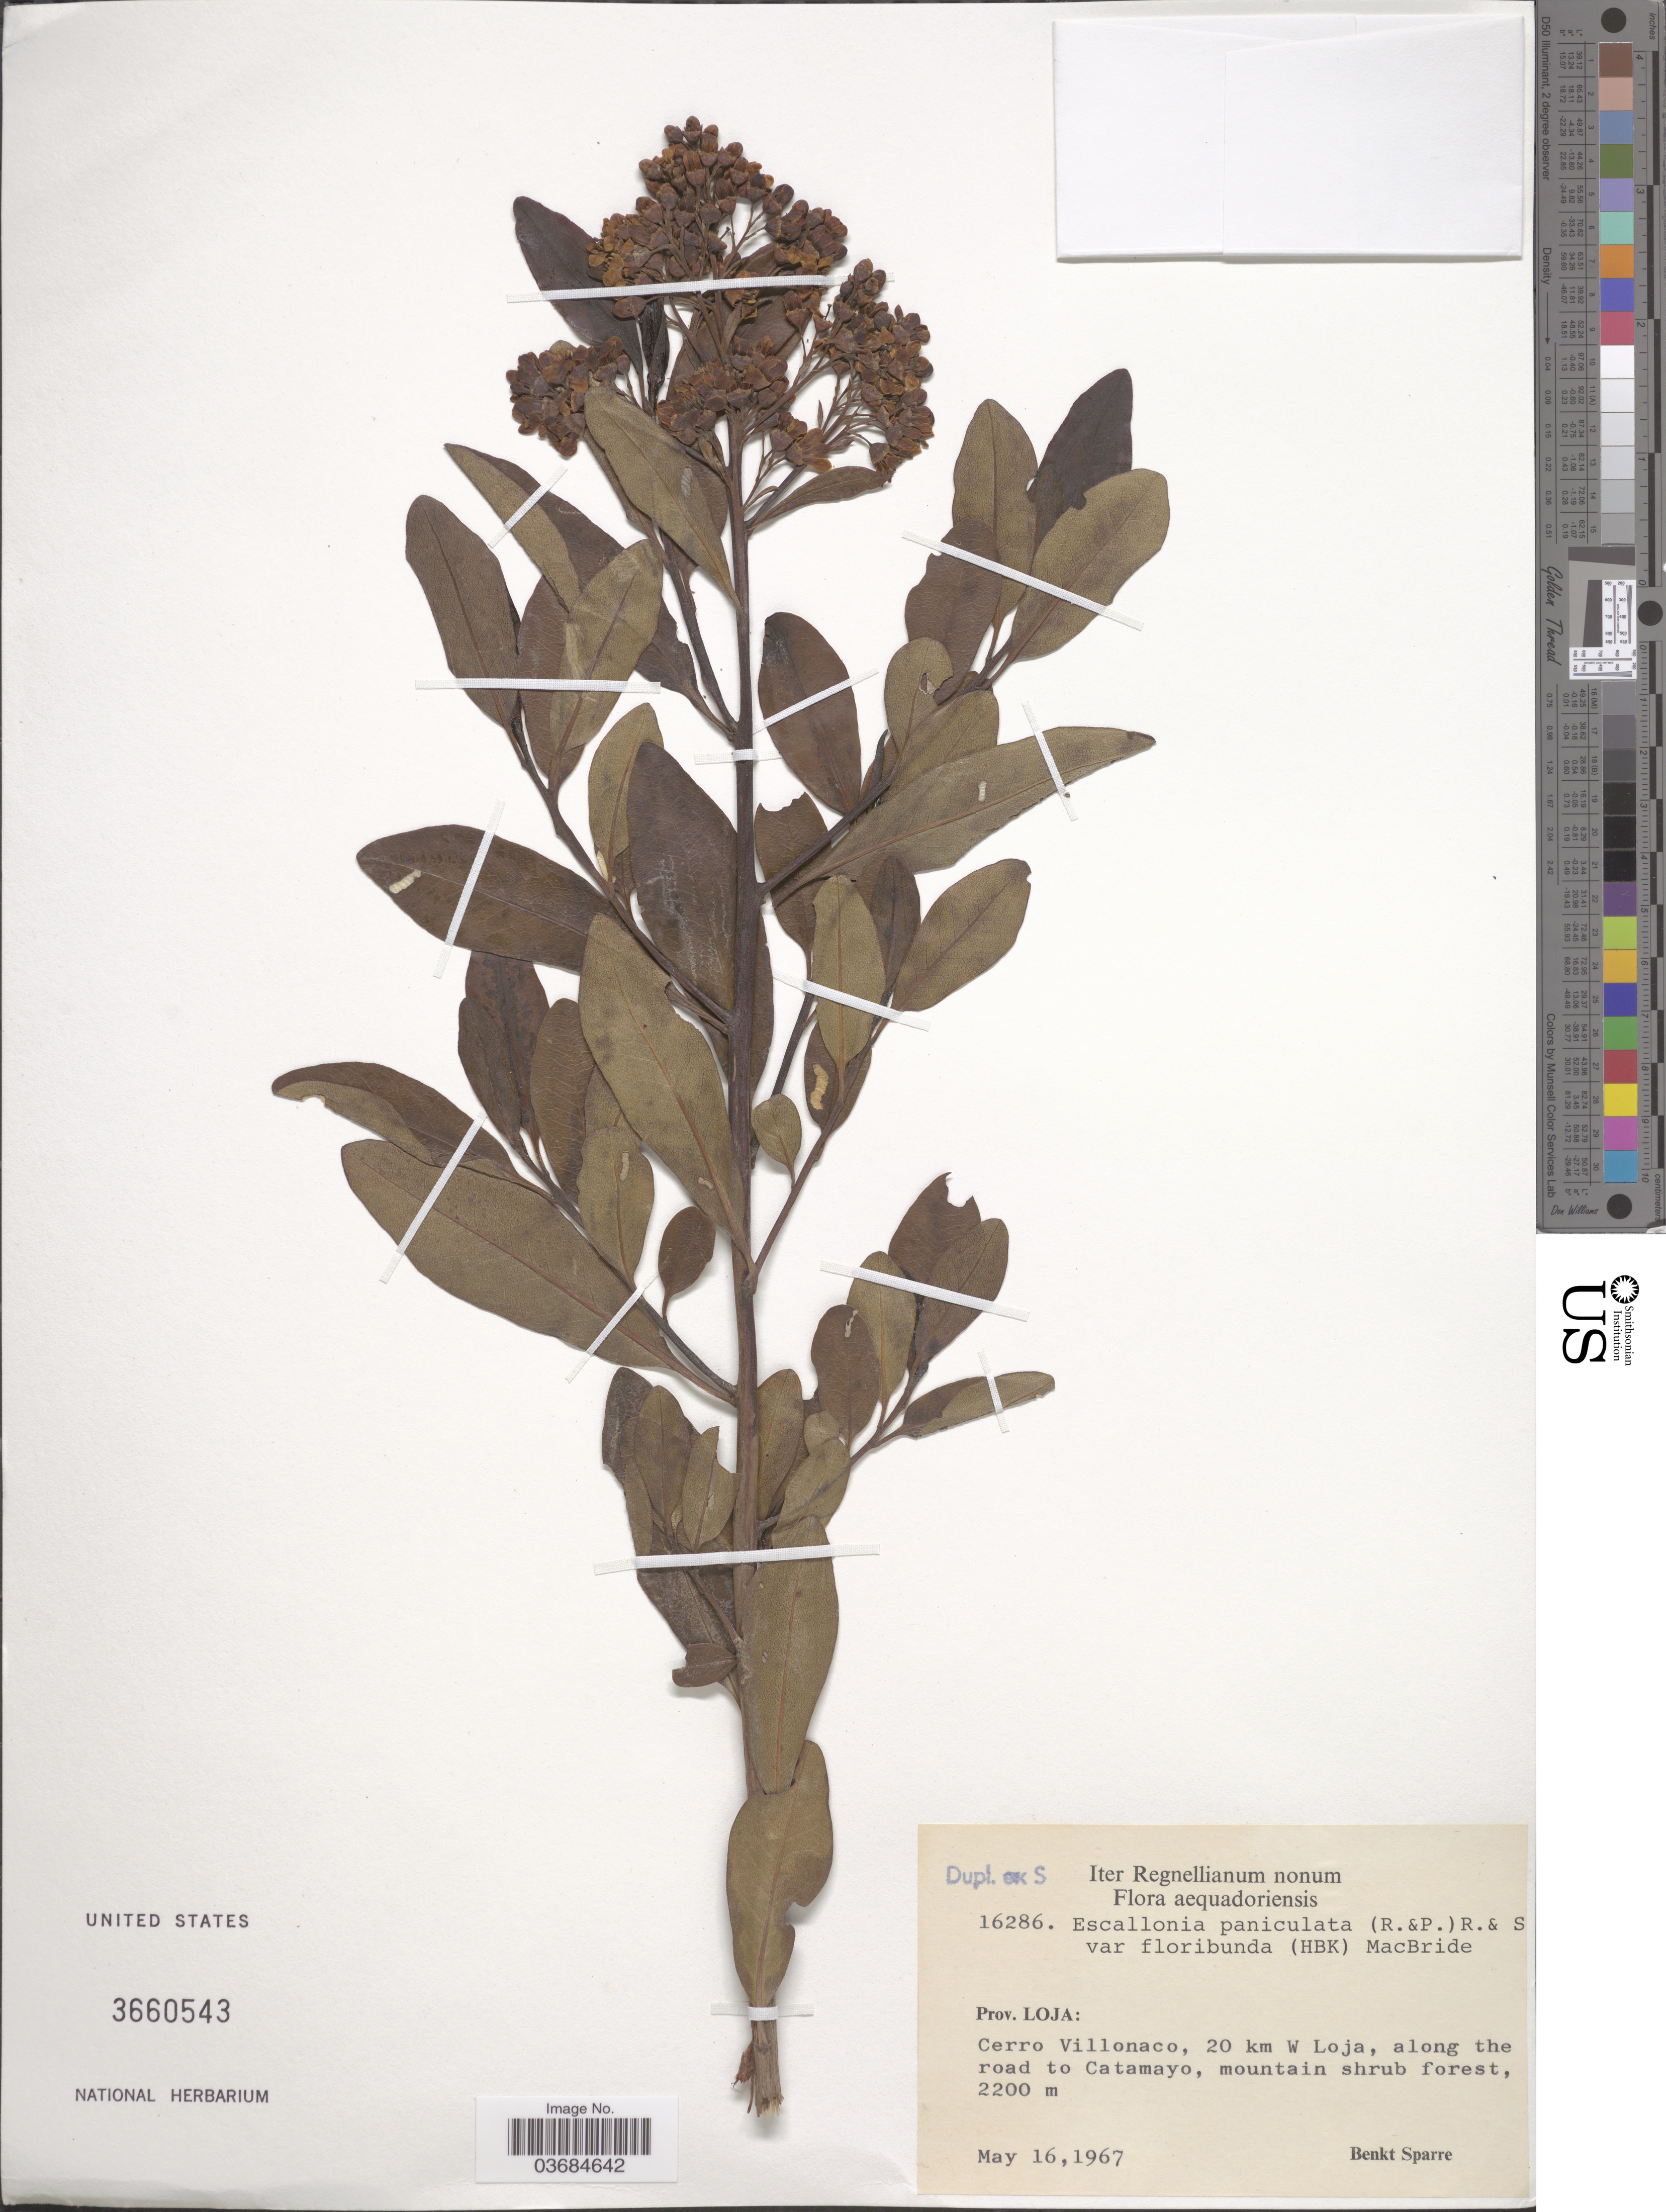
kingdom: Plantae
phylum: Tracheophyta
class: Magnoliopsida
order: Escalloniales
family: Escalloniaceae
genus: Escallonia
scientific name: Escallonia paniculata var. floribunda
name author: (Kunth) J.F. Macbr.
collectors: B. Sparre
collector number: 16286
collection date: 1967-05-16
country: Ecuador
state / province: Loja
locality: Cerro Villonaco, 20 km W Loja, along the road to Catamayo, mountain shrub forest.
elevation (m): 2200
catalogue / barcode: US 3660543